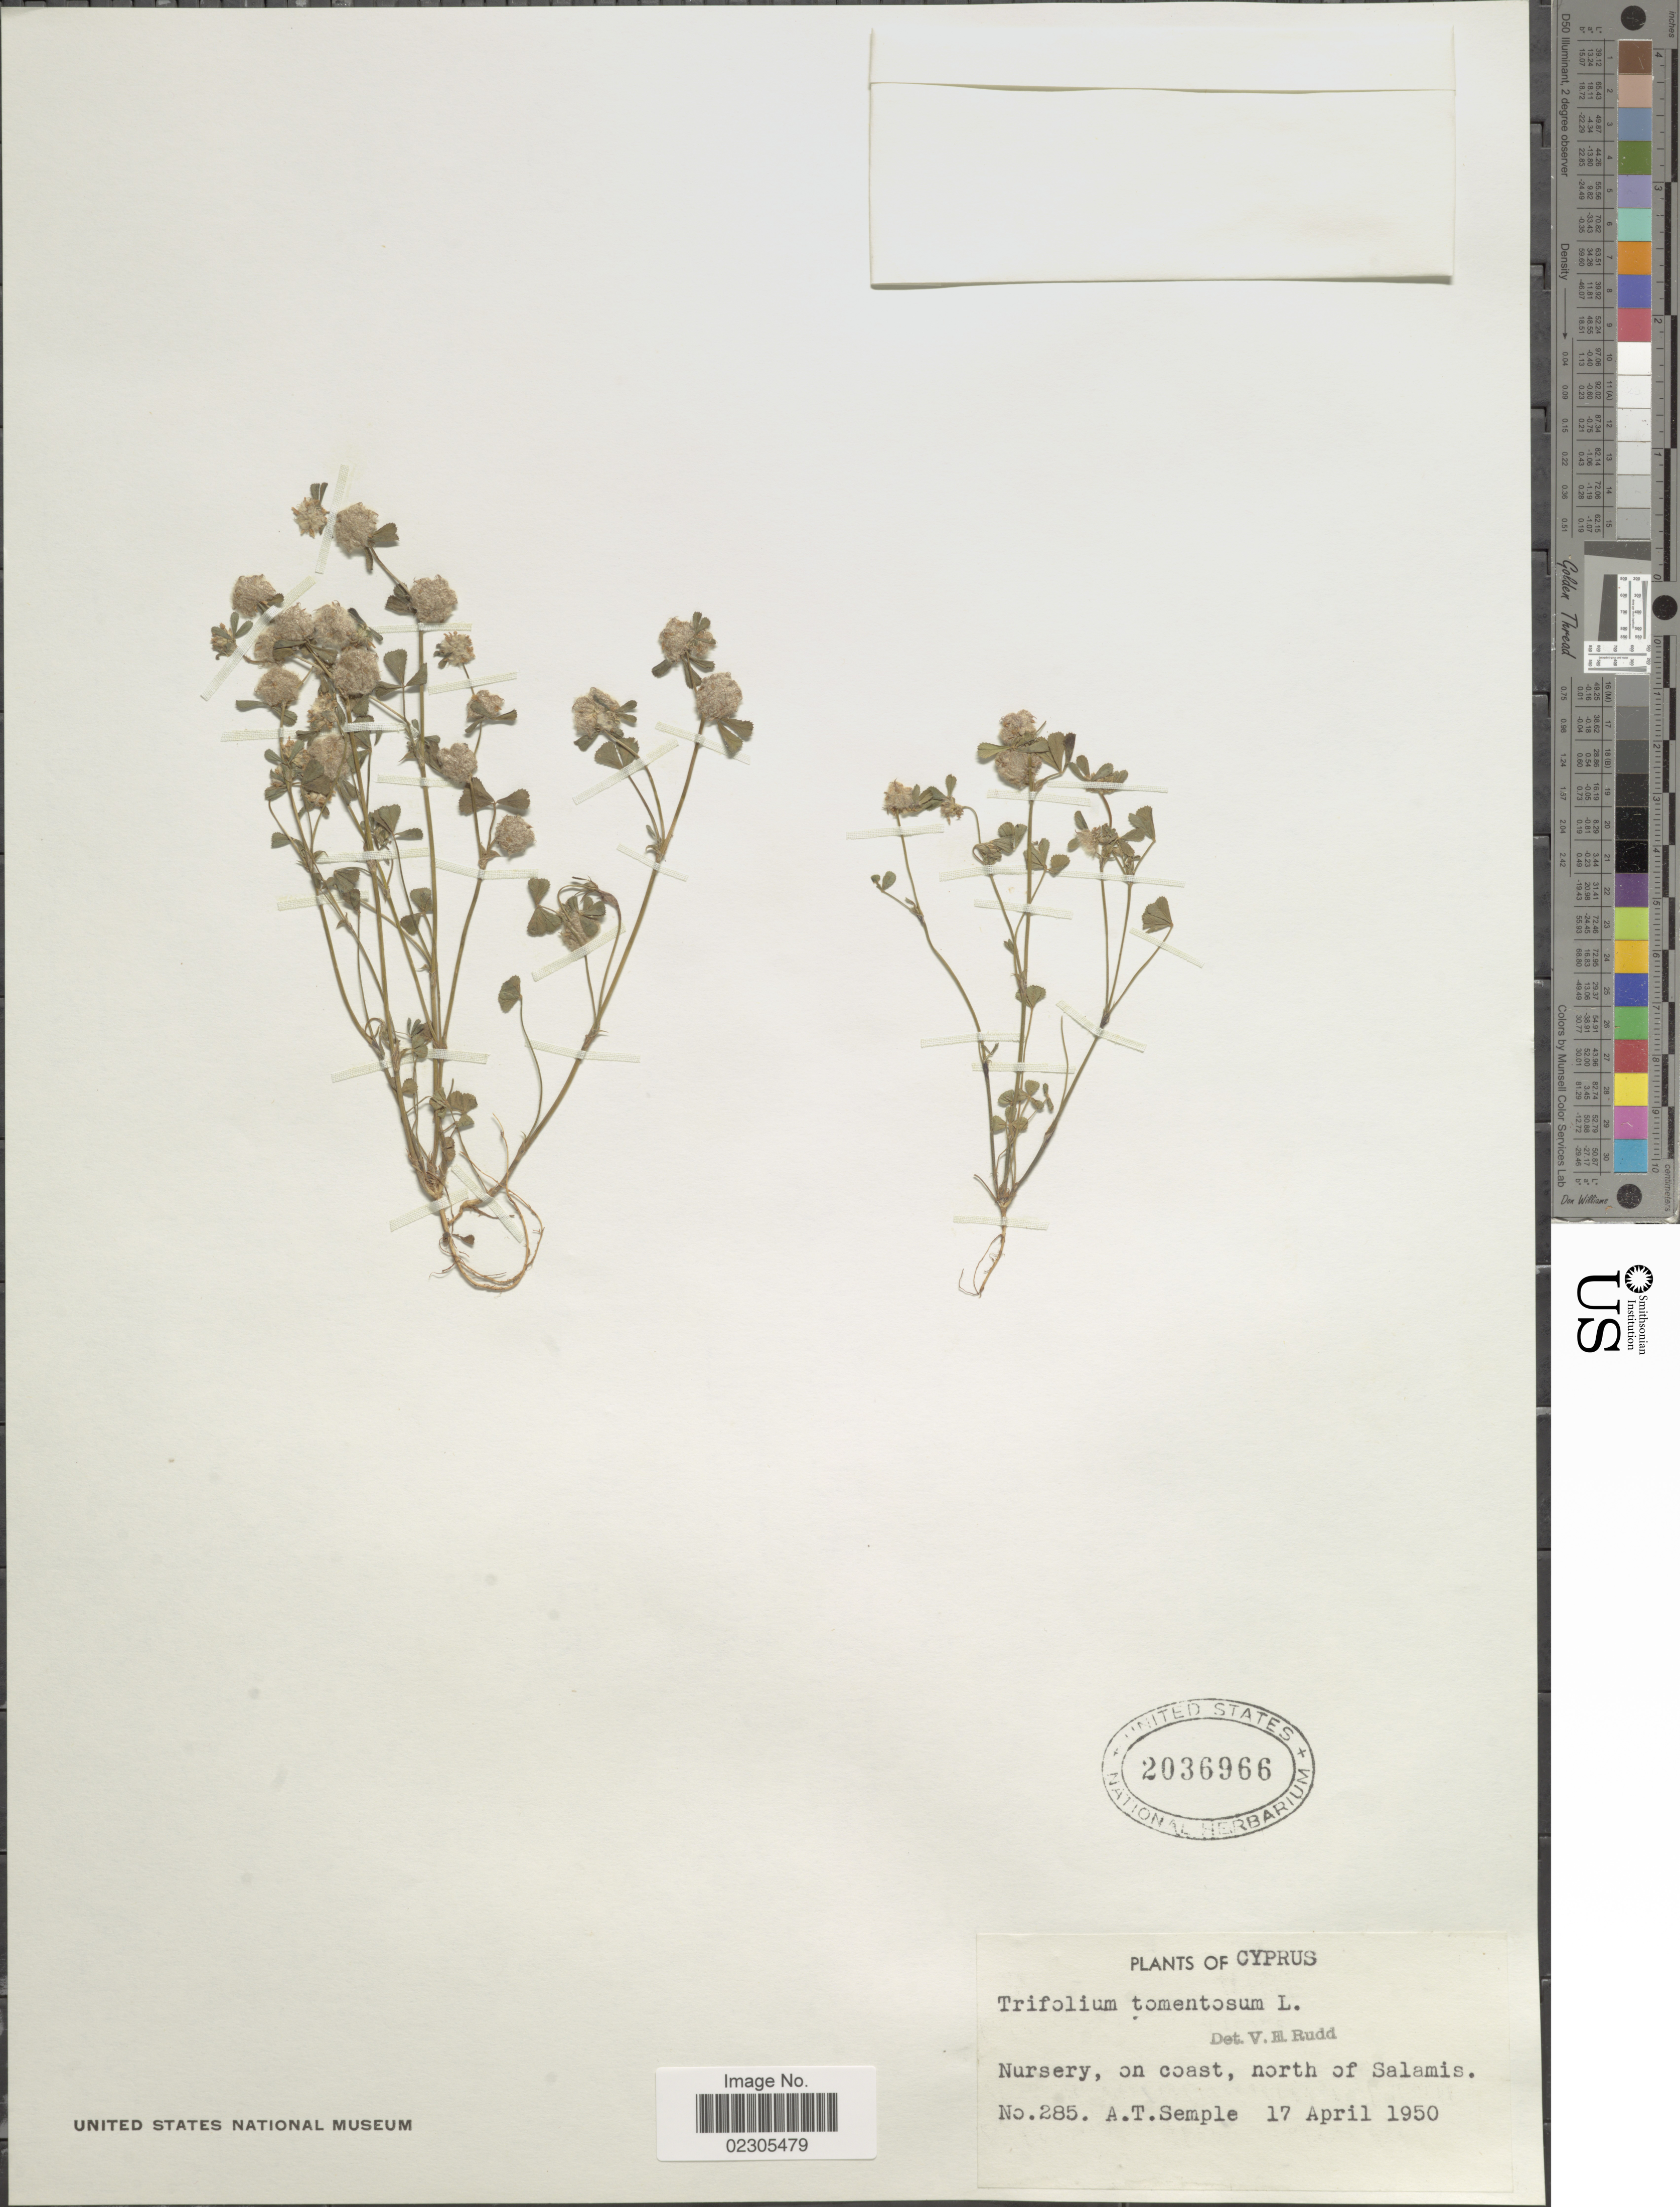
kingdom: Plantae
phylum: Tracheophyta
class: Magnoliopsida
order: Fabales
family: Fabaceae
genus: Trifolium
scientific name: Trifolium tomentosum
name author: L.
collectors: A. Semple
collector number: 285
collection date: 1950-04-17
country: Cyprus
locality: Nursery, on coast, north of Salamis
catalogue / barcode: US 2036966